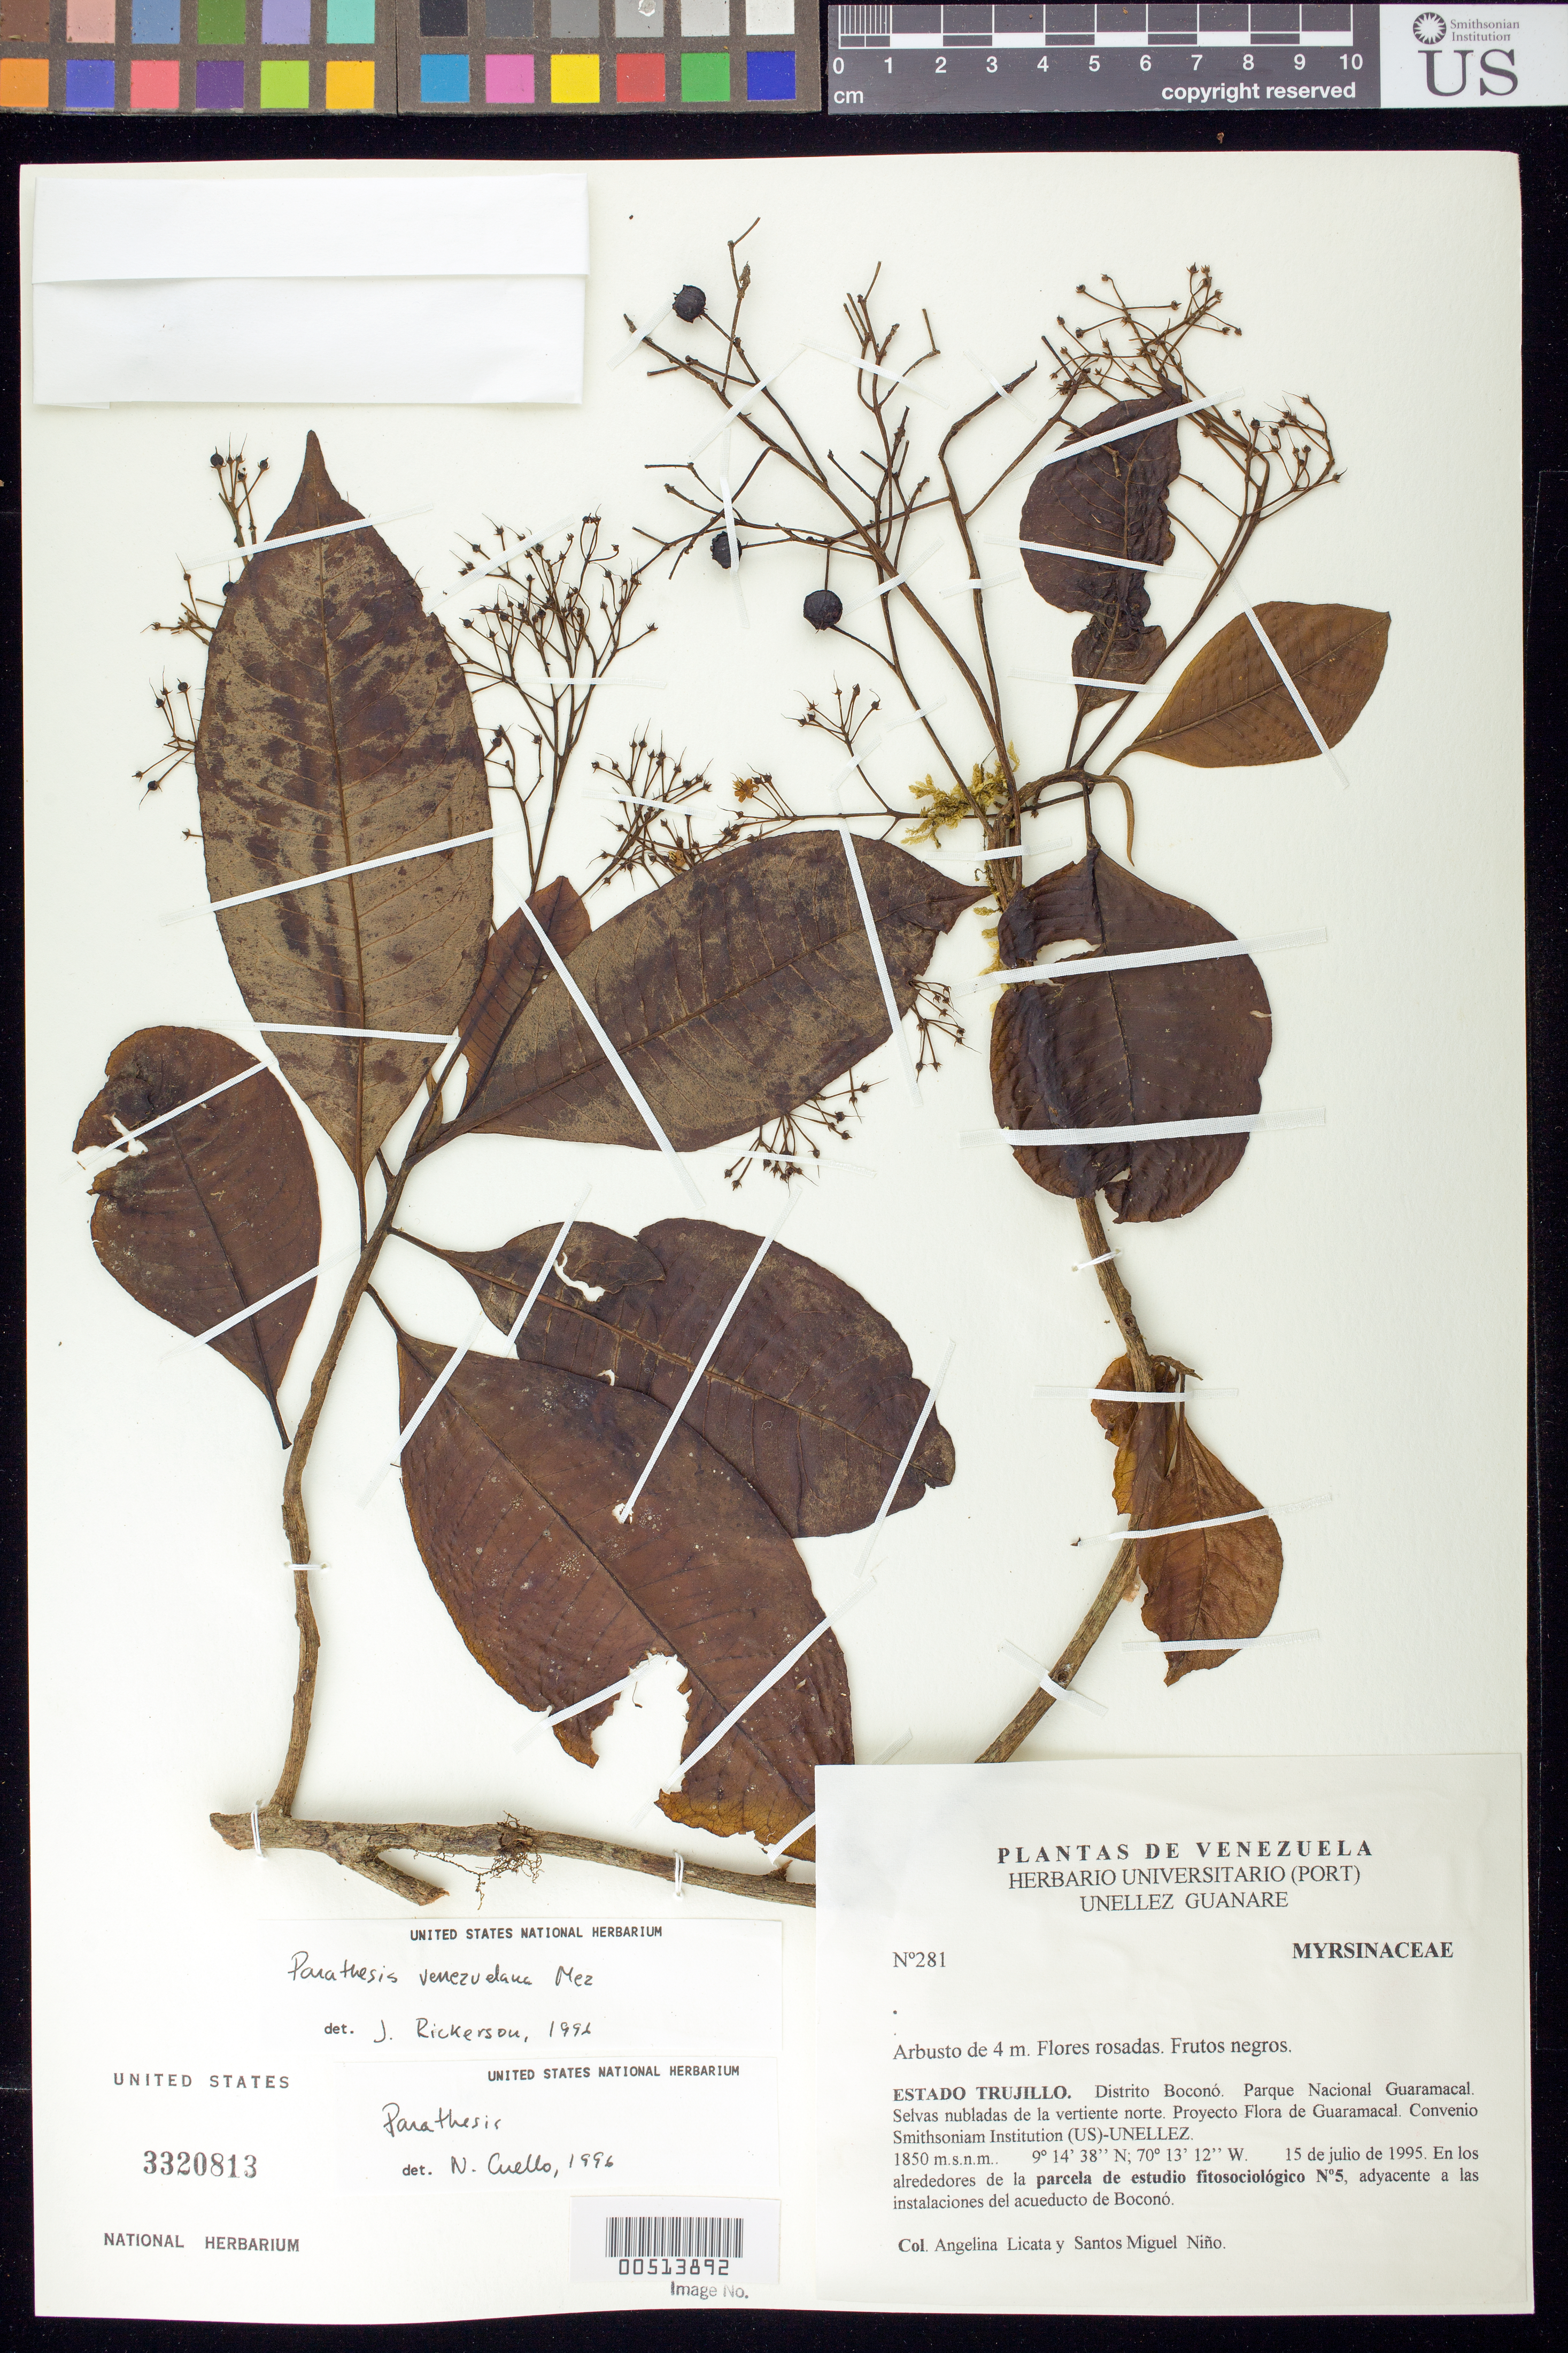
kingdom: Plantae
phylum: Tracheophyta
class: Magnoliopsida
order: Ericales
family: Primulaceae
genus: Parathesis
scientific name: Parathesis venezuelana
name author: Mez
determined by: Rickerson, J.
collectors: A. Licata & S. M. Niño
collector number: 281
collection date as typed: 15 Jul 1995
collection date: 1995-07-15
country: Venezuela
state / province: Trujillo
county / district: Boconó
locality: Parque Nacional Guaramacal, vertiente N, adyacente a las instalaciones del acueducto de Boconó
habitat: Selva nubladas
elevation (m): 1850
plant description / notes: BRIT, K, PORT, US, VEN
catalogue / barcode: US 3320813